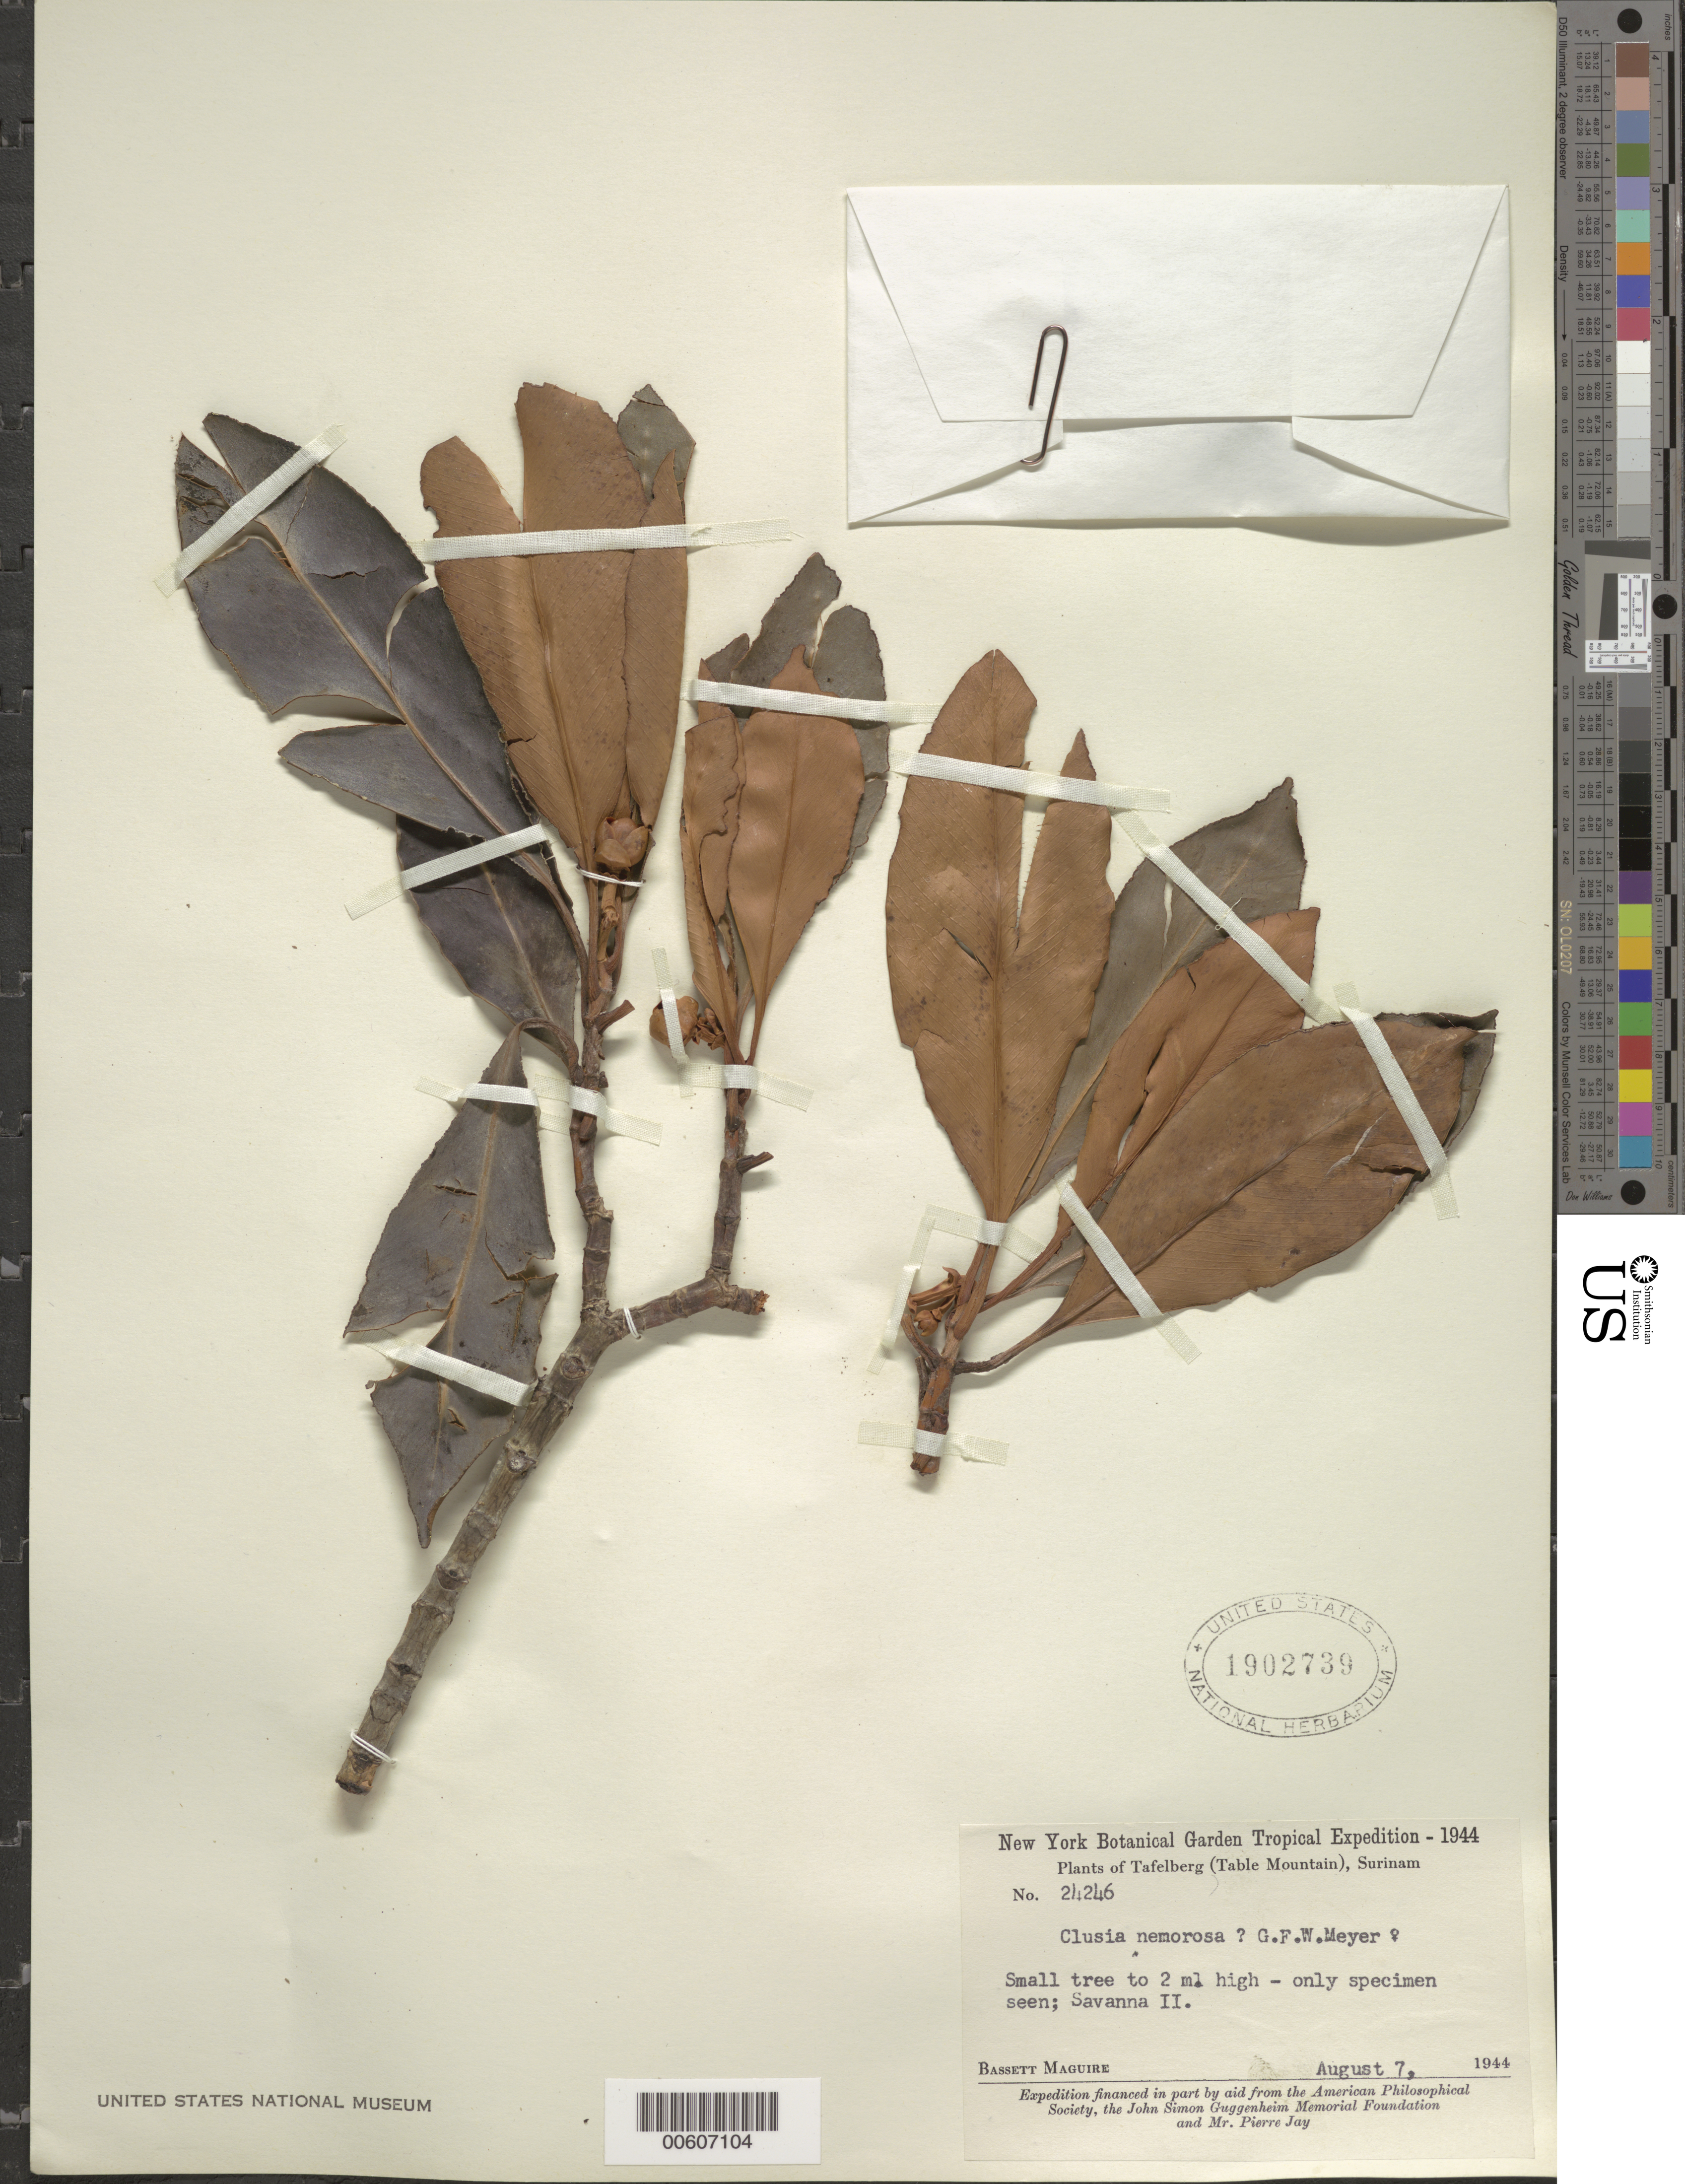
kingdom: Plantae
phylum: Tracheophyta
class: Magnoliopsida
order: Malpighiales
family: Clusiaceae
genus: Clusia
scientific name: Clusia nemorosa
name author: G. Mey.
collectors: B. Maguire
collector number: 24246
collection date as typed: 7-Aug-44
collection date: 1944-08-07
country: Suriname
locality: Tafelberg (Table Mountain), Savanna II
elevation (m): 565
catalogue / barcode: US 1902739